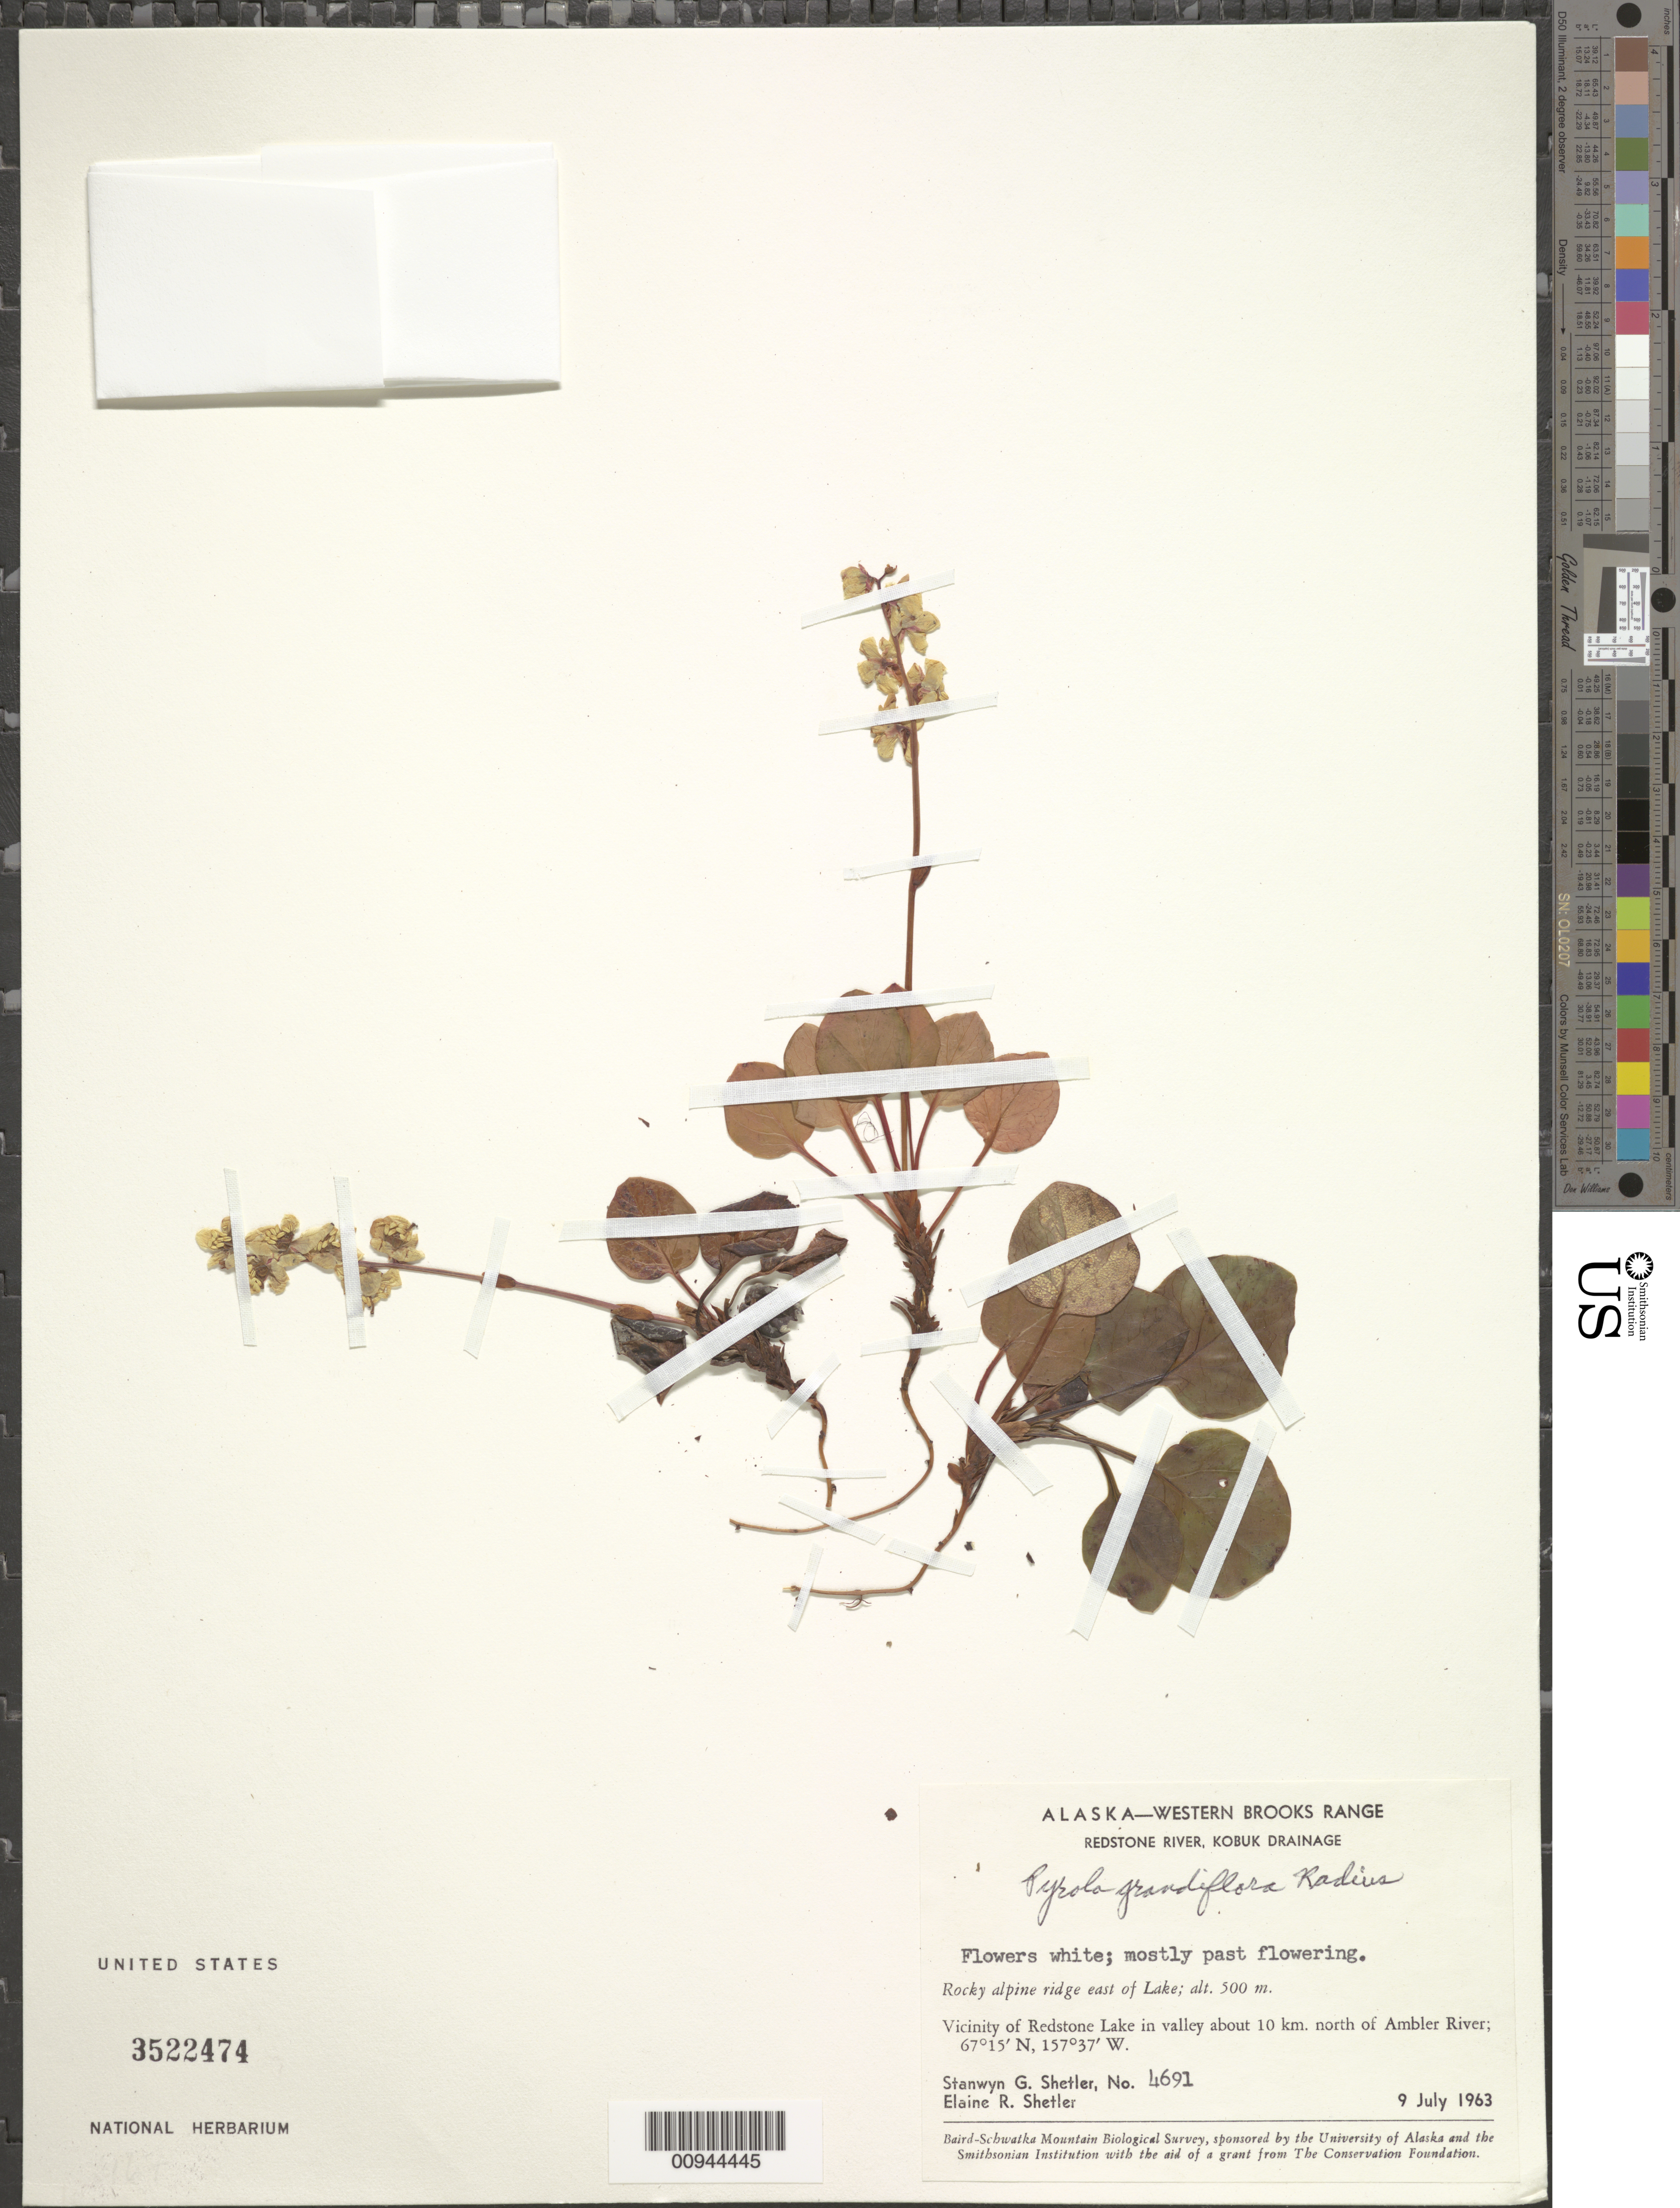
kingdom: Plantae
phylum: Tracheophyta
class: Magnoliopsida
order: Ericales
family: Ericaceae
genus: Pyrola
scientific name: Pyrola grandiflora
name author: Radius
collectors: S. Shetler & E. R. Shetler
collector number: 4691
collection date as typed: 09 Jul 1963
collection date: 1963-07-09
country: United States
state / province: Alaska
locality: Vicinity of Redstone Lake in valley about 10 km. north of Ambler River. Western Brooks Range, Redstone River, Kobuk Drainage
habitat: Rocky alpine ridge east of Lake.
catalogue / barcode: US 3522474